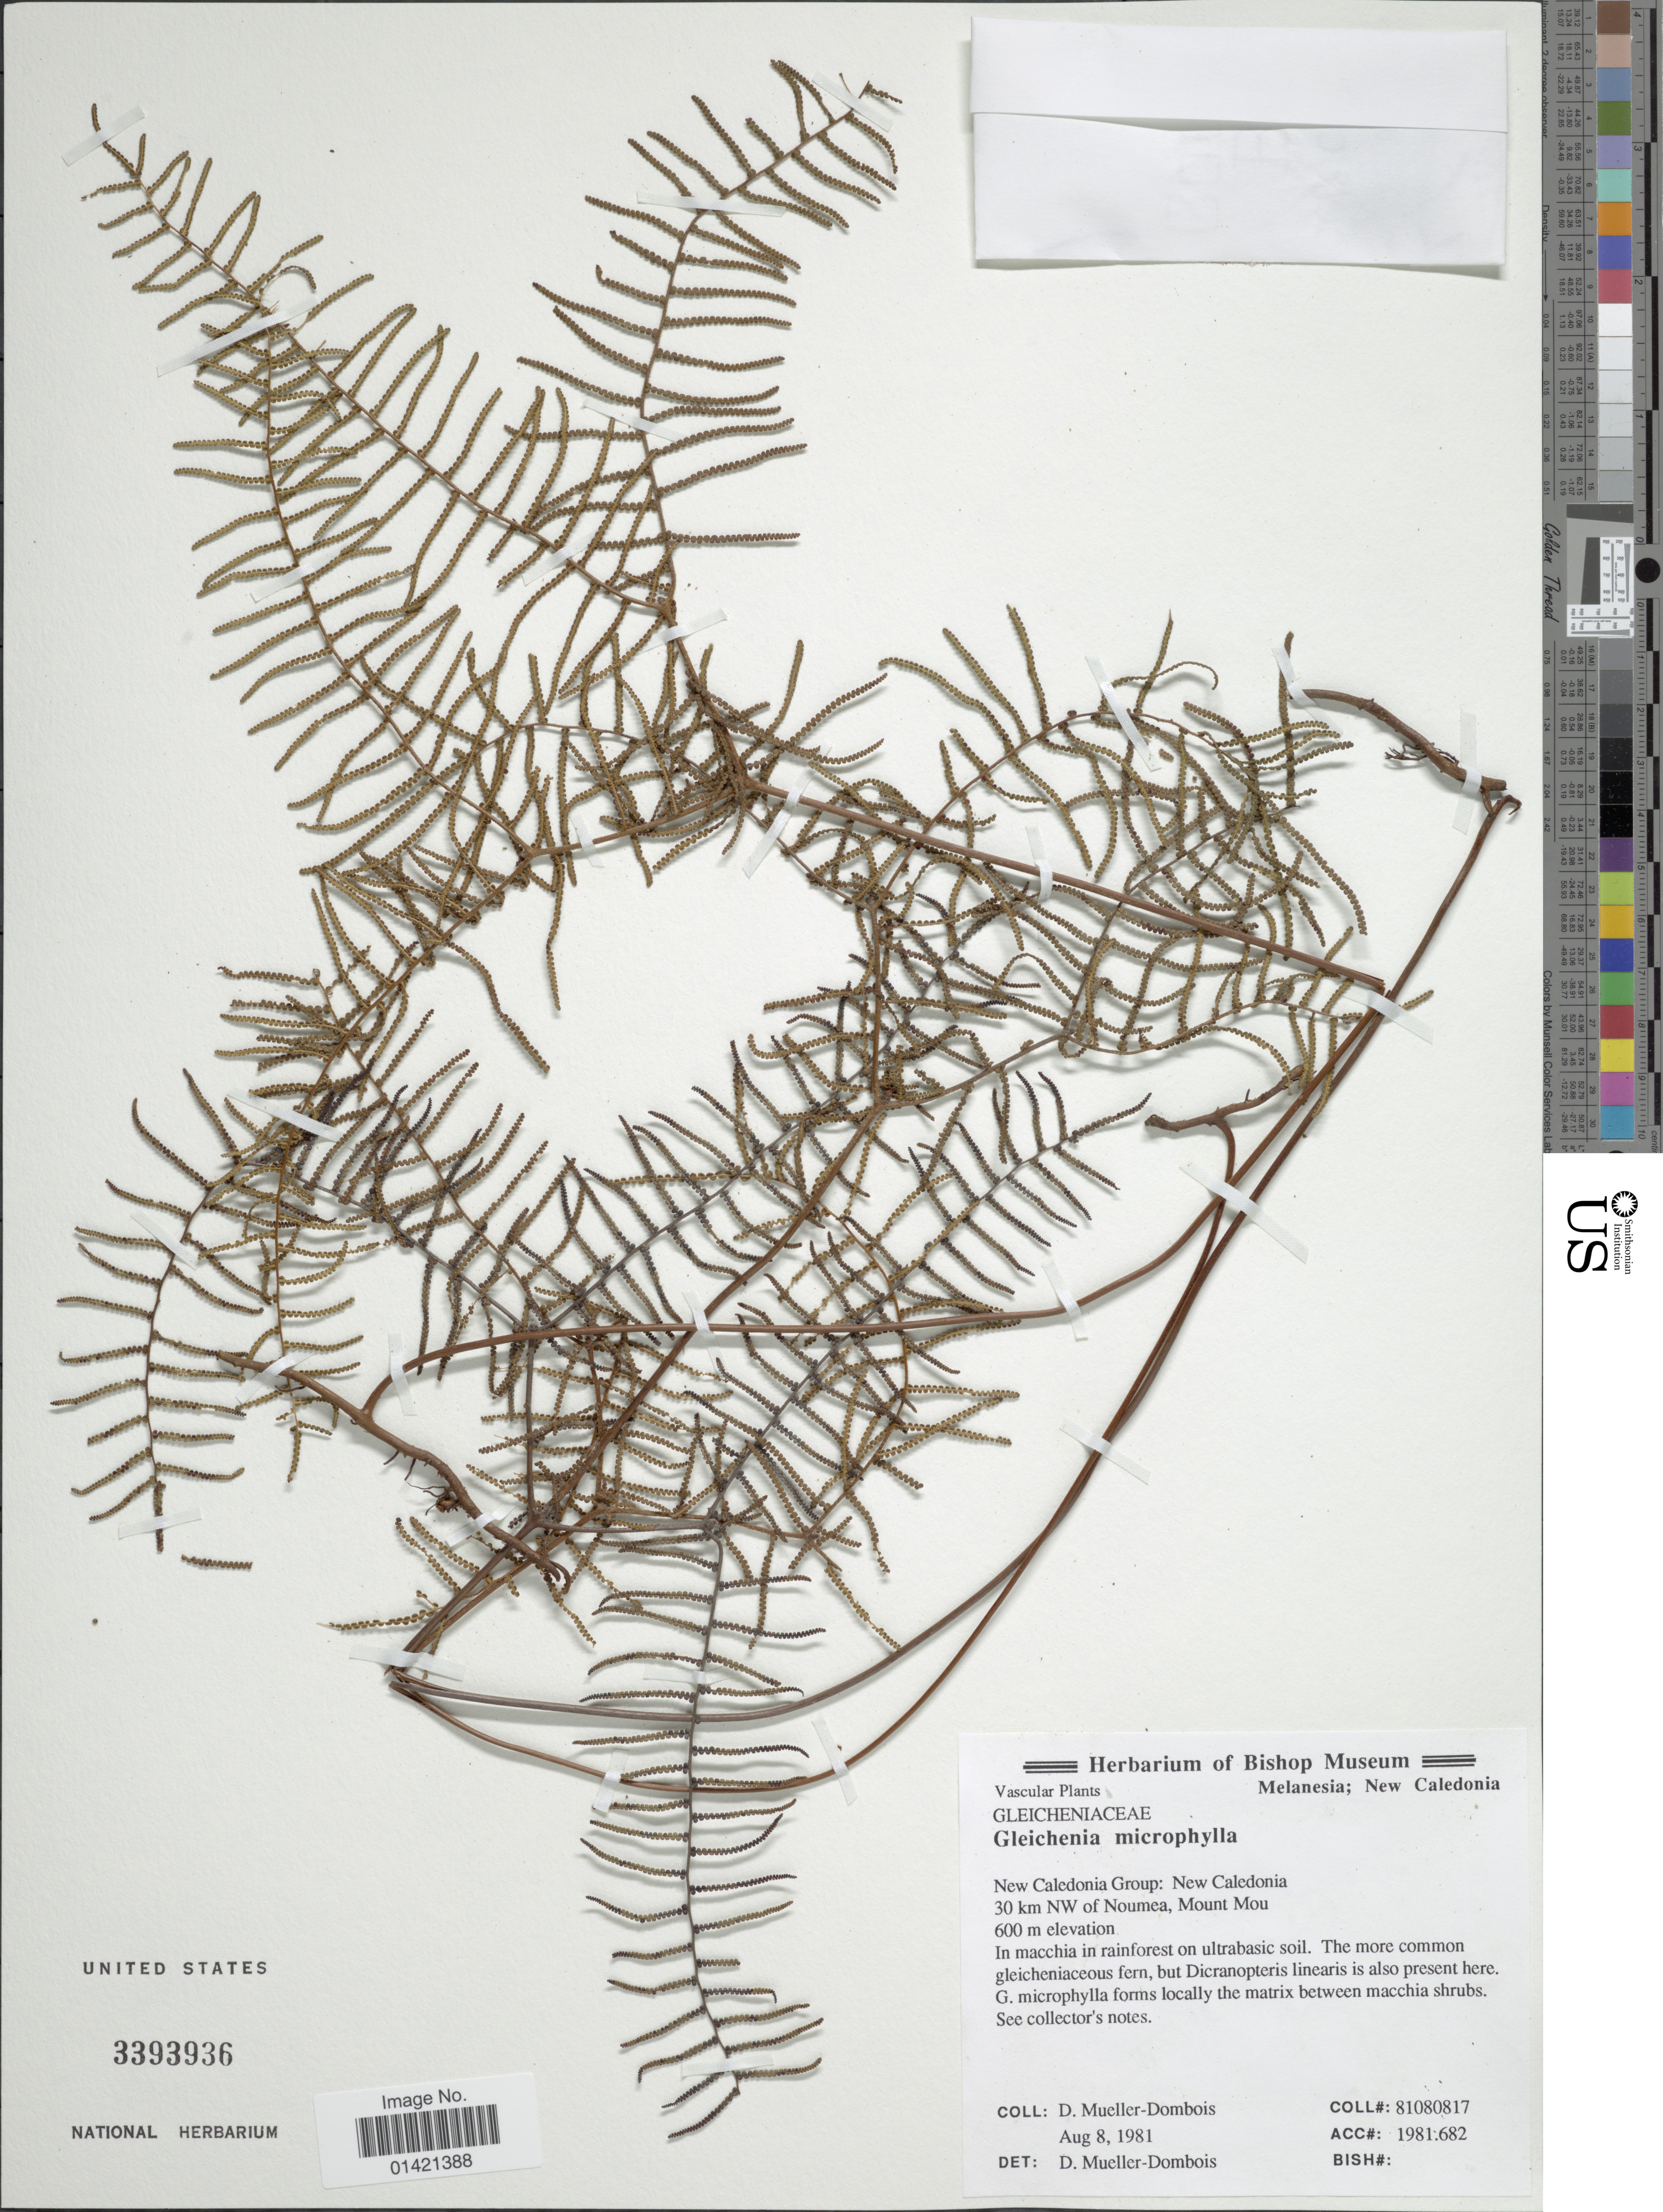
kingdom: Plantae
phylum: Tracheophyta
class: Polypodiopsida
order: Gleicheniales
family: Gleicheniaceae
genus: Gleichenia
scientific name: Gleichenia microphylla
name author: R. Br.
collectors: D. Mueller-Dombois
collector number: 81080817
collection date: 1981-08-08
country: New Caledonia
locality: New Caledonia Group: 30 km NW of Noumea, Mount Mou.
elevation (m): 600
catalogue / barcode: US 3393936